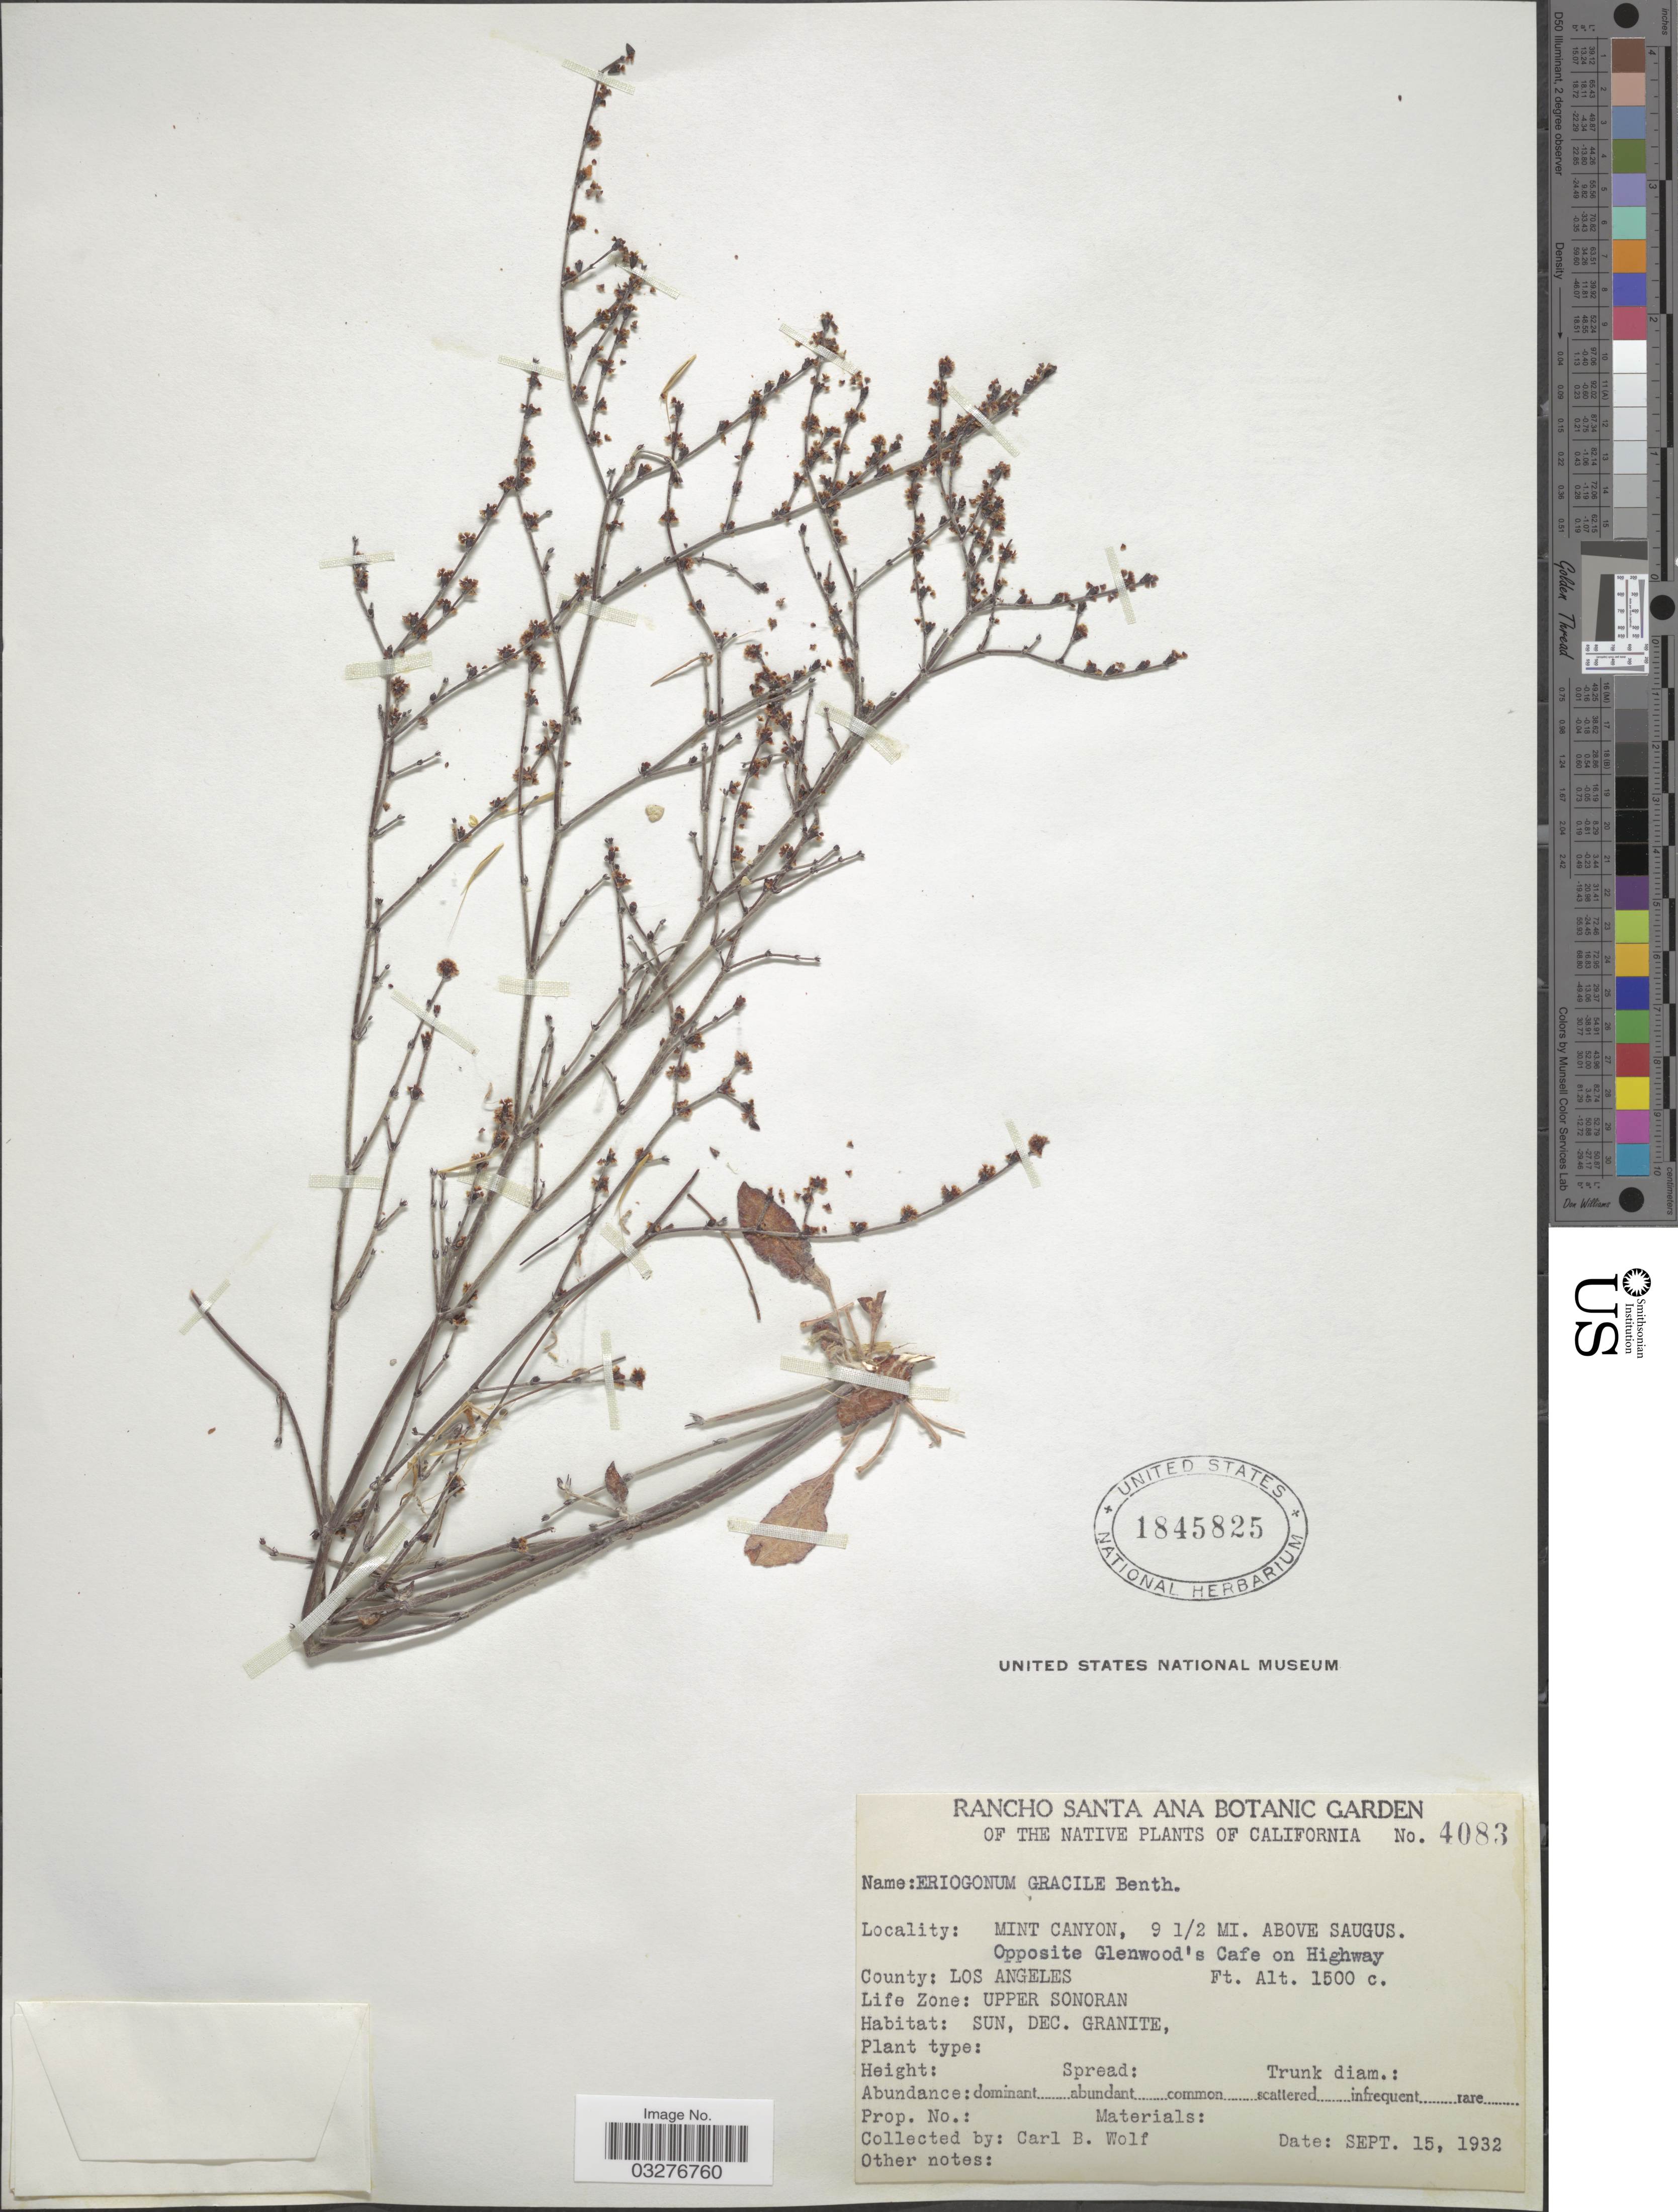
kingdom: Plantae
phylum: Tracheophyta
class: Magnoliopsida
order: Caryophyllales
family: Polygonaceae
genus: Eriogonum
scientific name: Eriogonum gracile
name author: Benth.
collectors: C. B. Wolf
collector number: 4083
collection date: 1932-09-15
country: United States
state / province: California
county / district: Los Angeles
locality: Mint Canyon, 9½ mi. above Saugus. Opposite Glenwood's Cafe on Highway. County: Los Angeles.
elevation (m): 457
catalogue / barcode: US 1845825